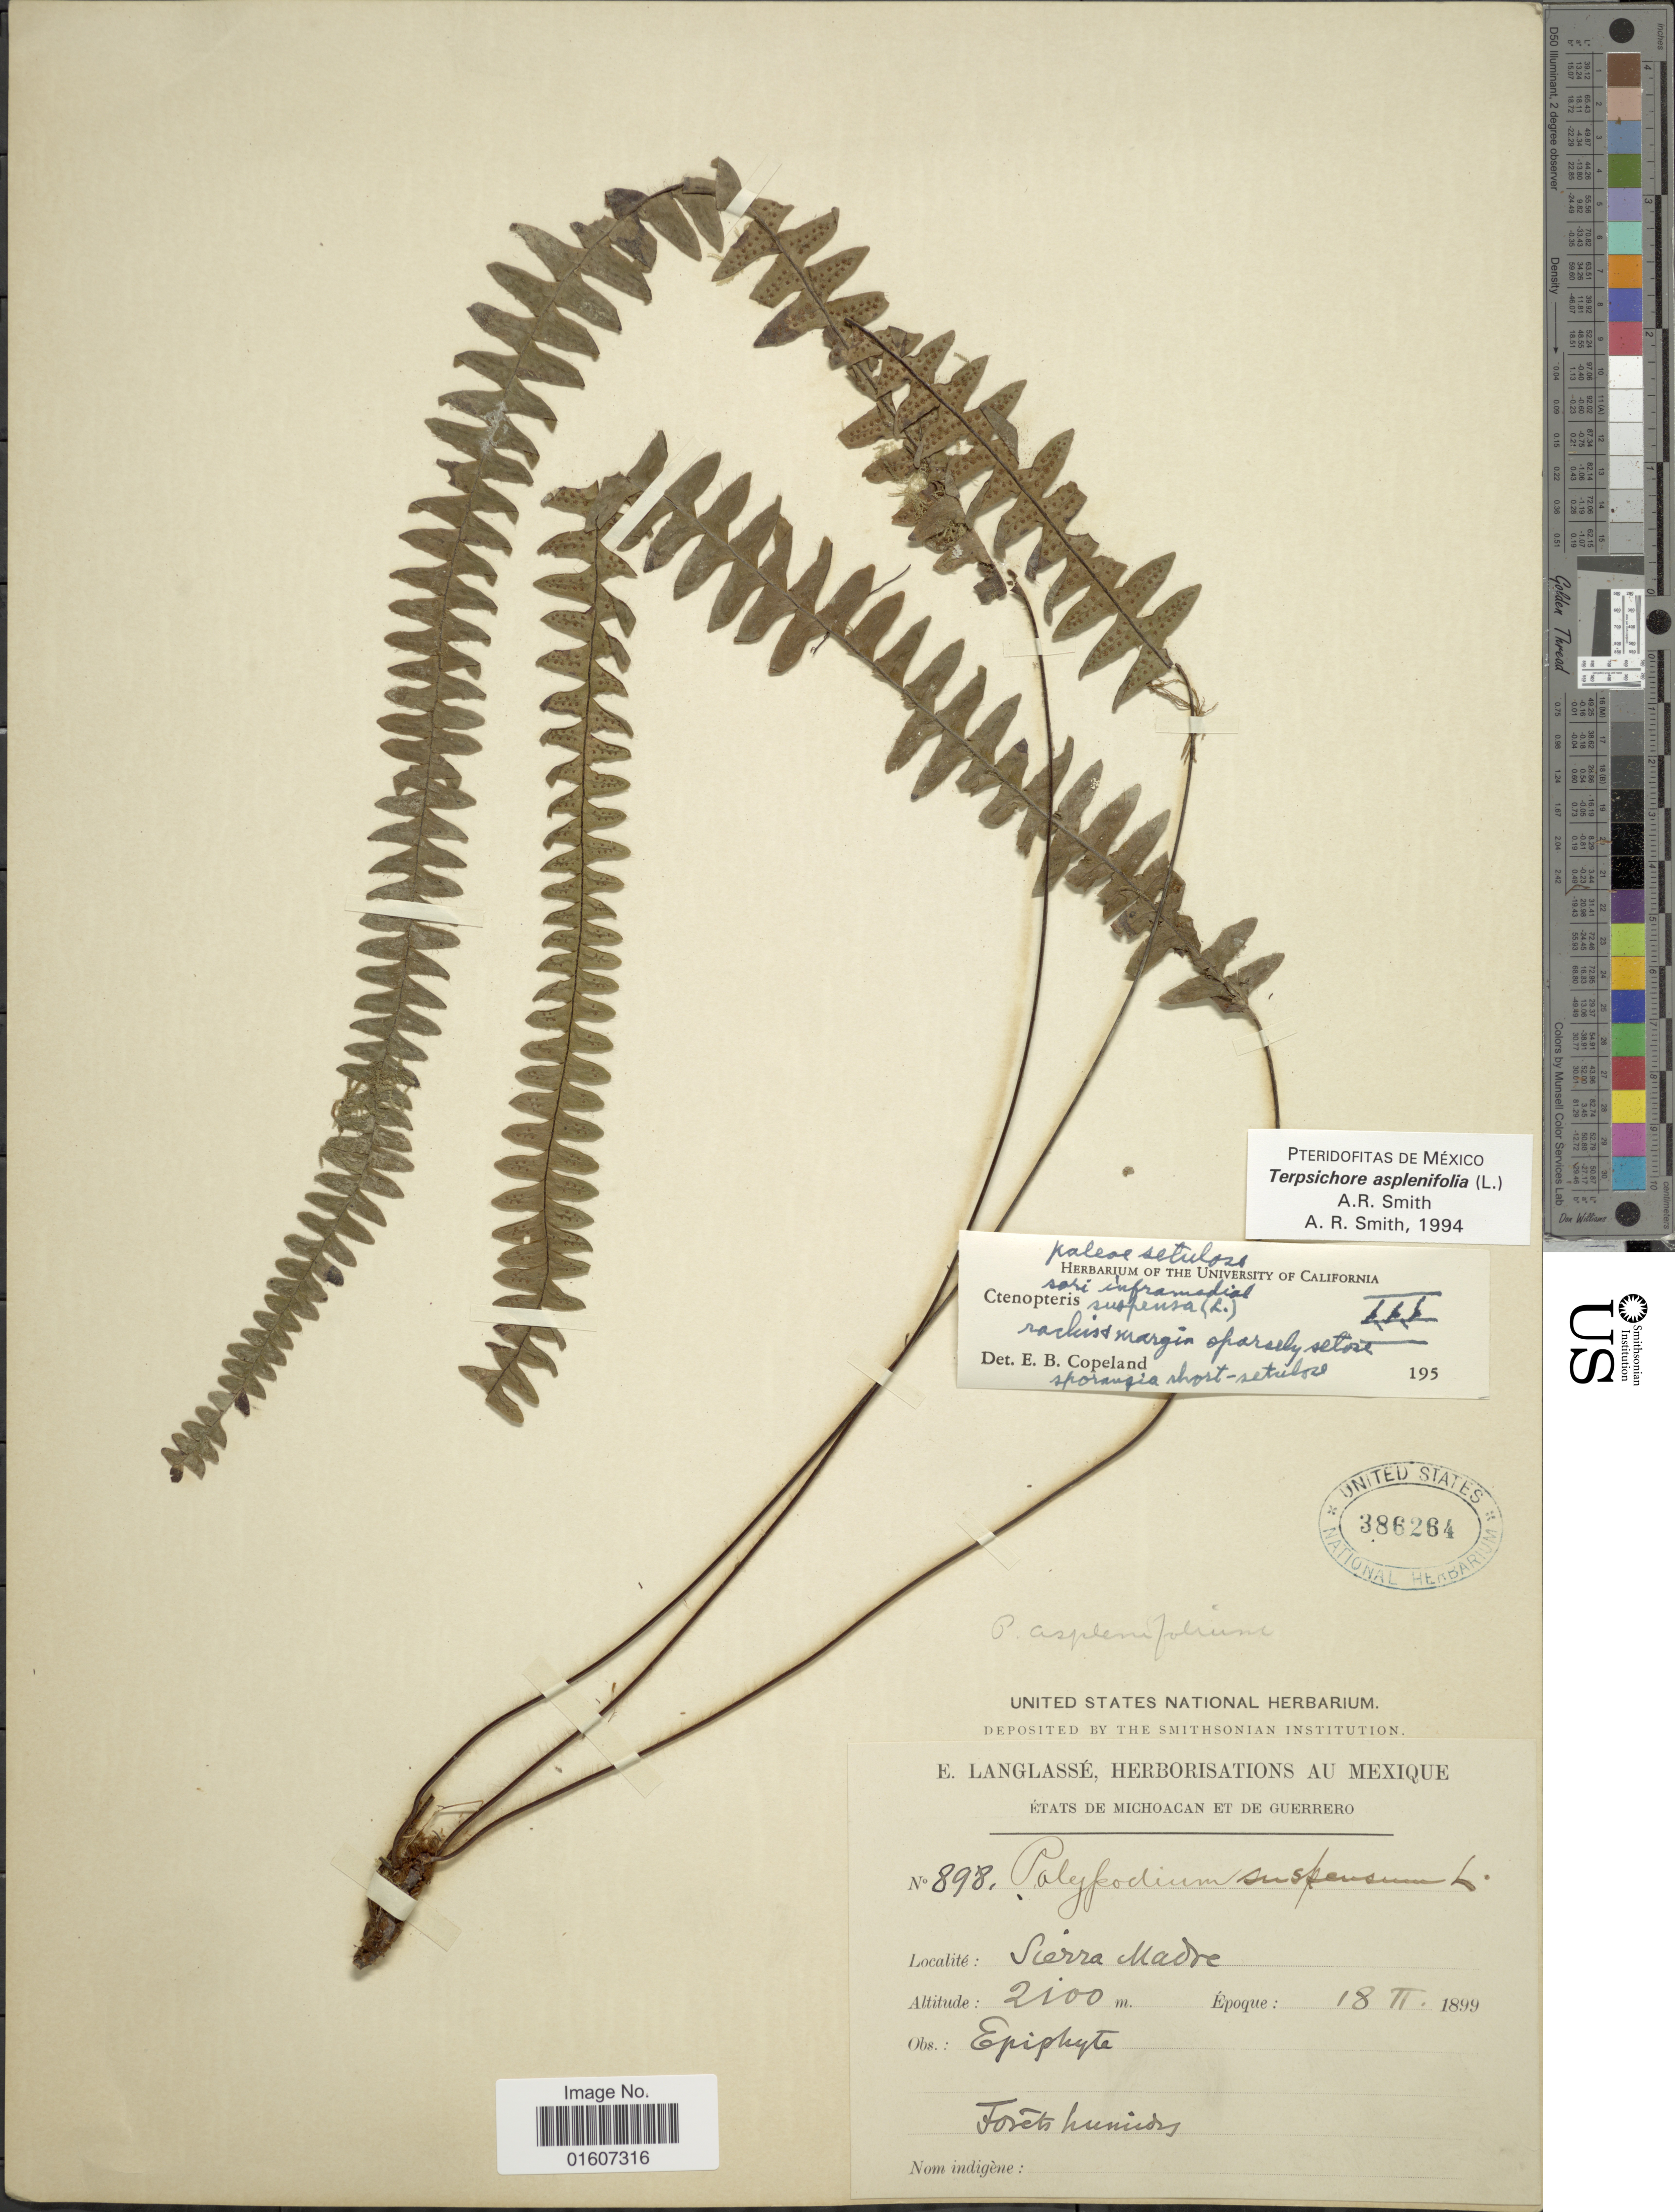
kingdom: Plantae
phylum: Tracheophyta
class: Polypodiopsida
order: Polypodiales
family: Polypodiaceae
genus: Terpsichore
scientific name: Terpsichore asplenifolia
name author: (L.) A.R. Sm.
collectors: E. Langlassé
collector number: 898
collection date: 1899-02-18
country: Mexico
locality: Sierra Madre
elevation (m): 2100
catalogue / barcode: US 386264